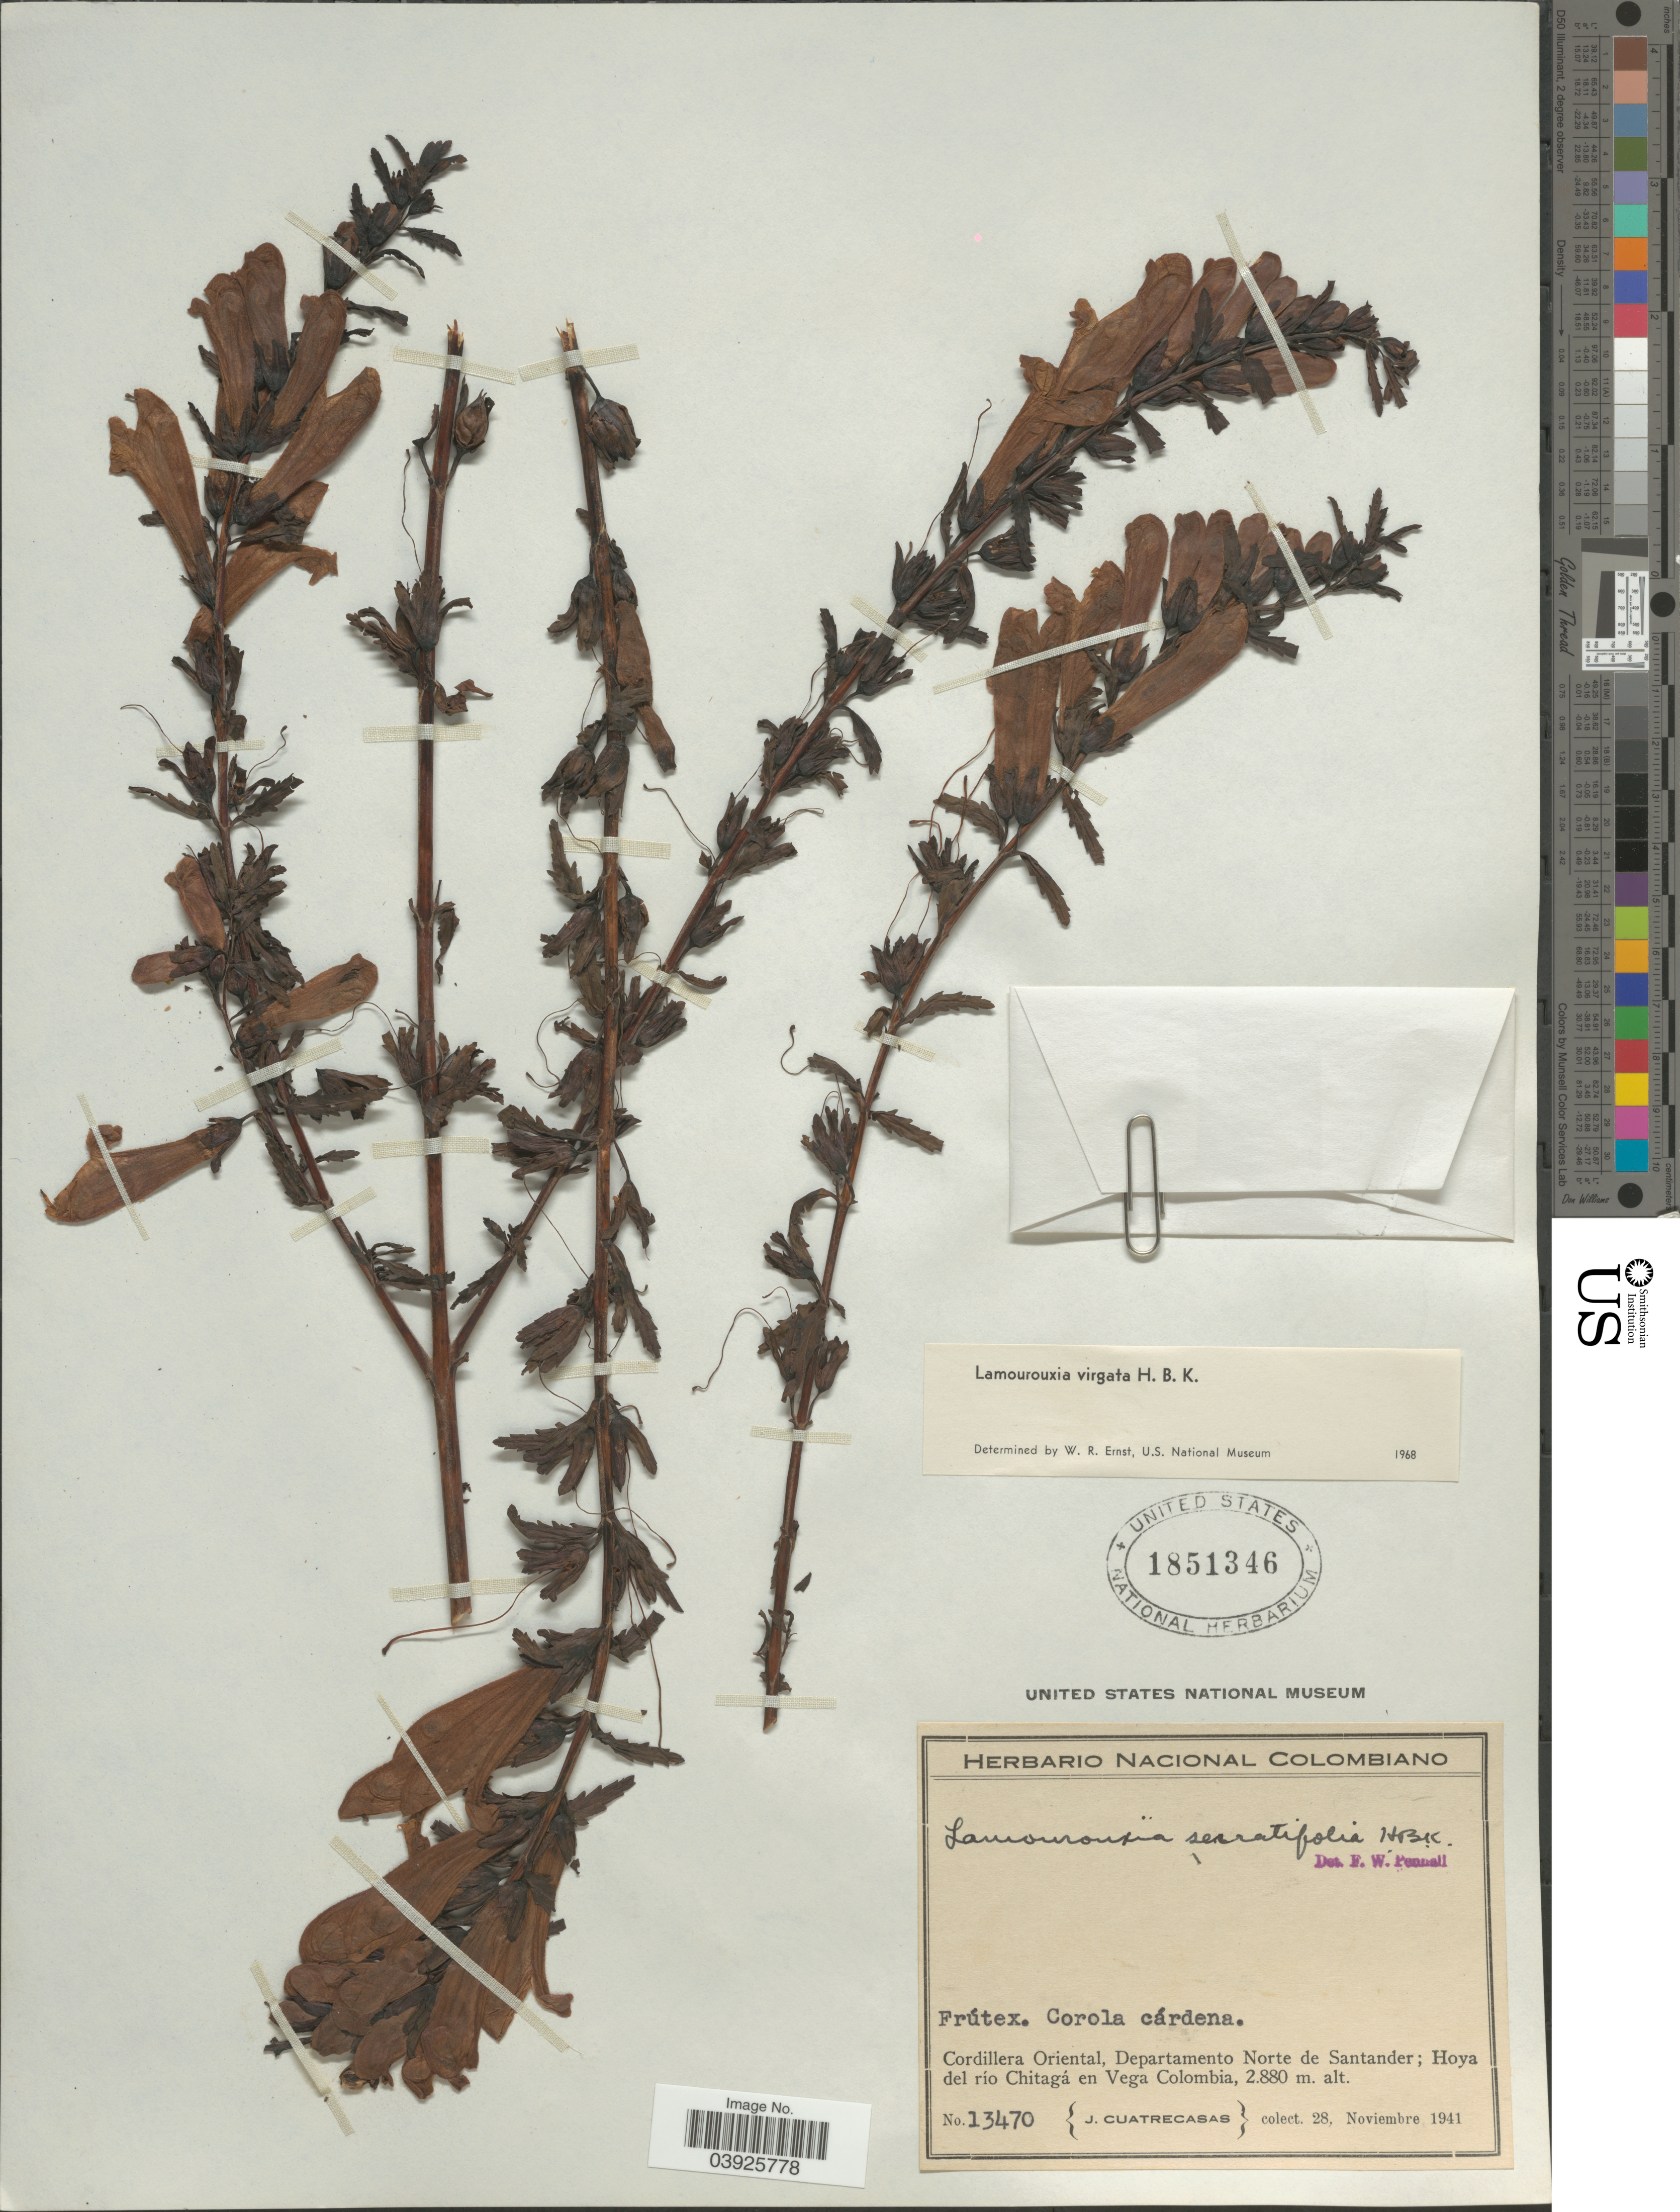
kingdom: Plantae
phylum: Tracheophyta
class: Magnoliopsida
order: Lamiales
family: Orobanchaceae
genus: Lamourouxia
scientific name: Lamourouxia virgata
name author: Kunth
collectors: J. Cuatrecasas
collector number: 13470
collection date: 1941-11-28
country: Colombia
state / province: Norte de Santander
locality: Cordillera Oriental, Departamento Norte de Santander; Hoya del río Chitagá en Vega Colombia.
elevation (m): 2880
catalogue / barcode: US 1851346